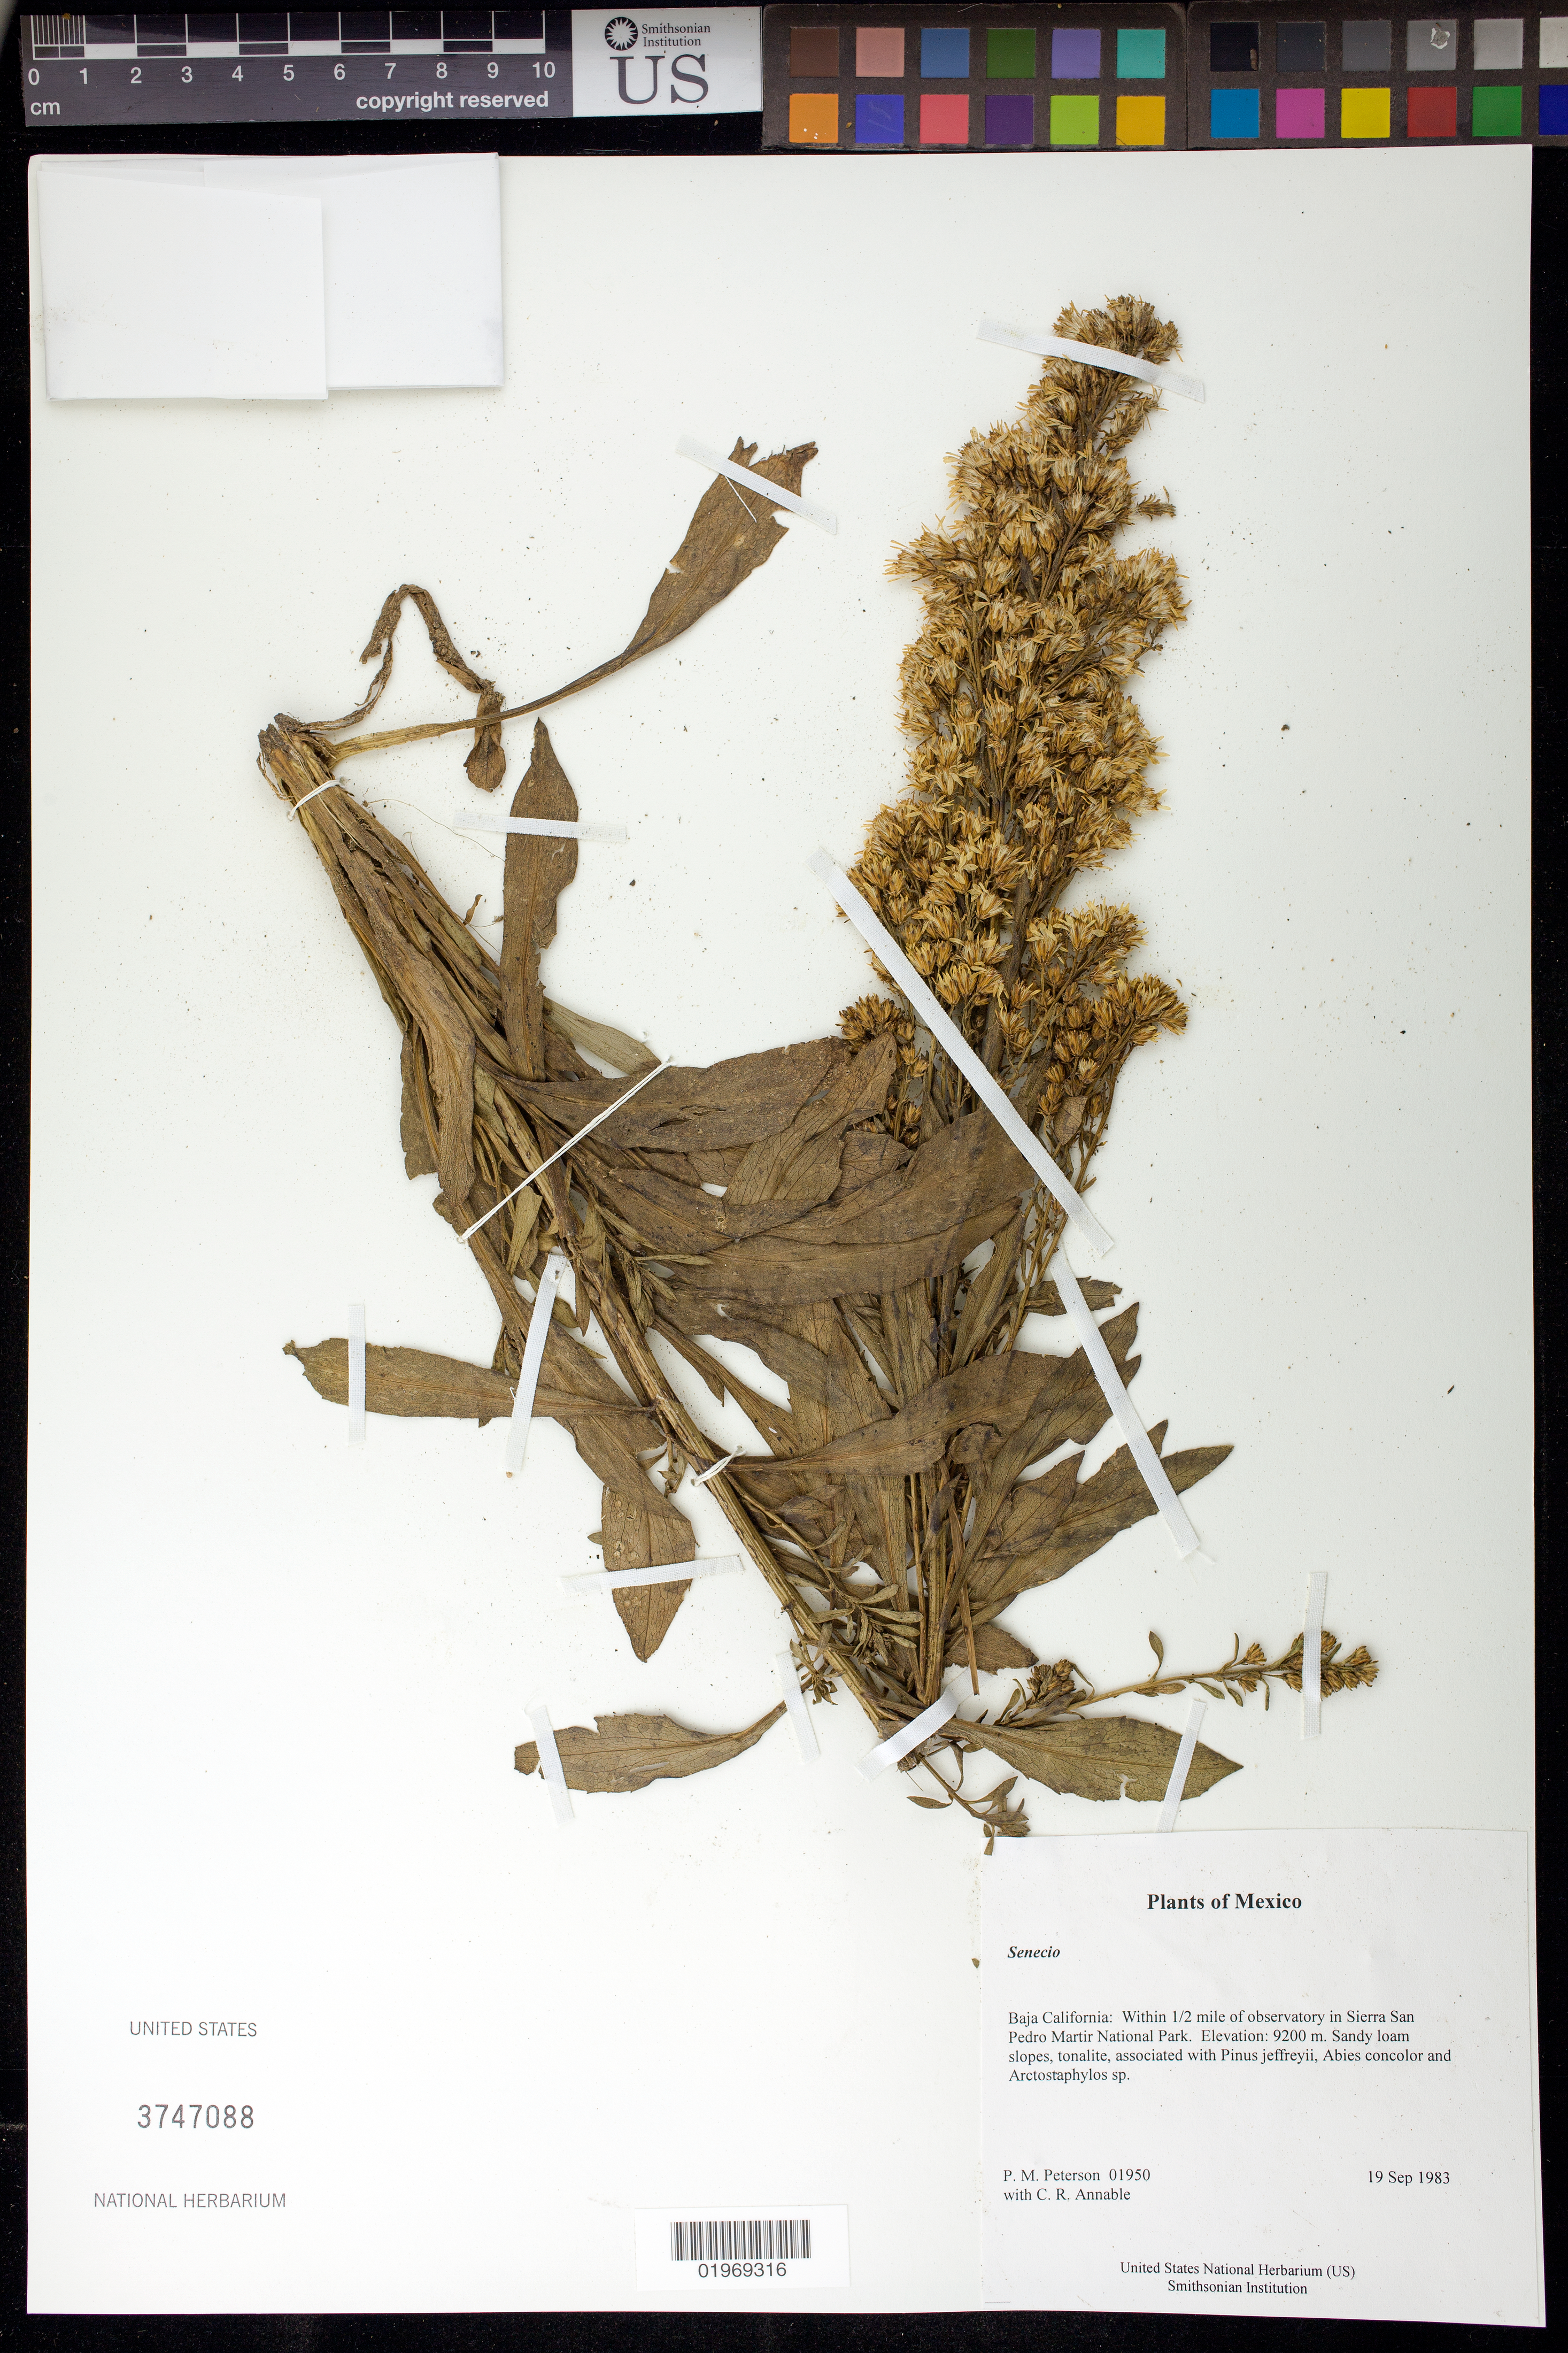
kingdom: Plantae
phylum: Tracheophyta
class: Magnoliopsida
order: Asterales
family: Asteraceae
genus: Senecio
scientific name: Senecio sp.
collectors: P. M. Peterson & C. R. Annable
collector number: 01950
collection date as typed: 19 Sep 1983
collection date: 1983-09-19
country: Mexico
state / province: Baja California Norte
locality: Within 1/2 mile of observatory in Sierra San Pedro Martir National Park.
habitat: Sandy loam slopes, tonalite, associated with Pinus jeffreyii, Abies concolor and Arctostaphylos sp.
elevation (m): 9200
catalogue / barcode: US 3747088